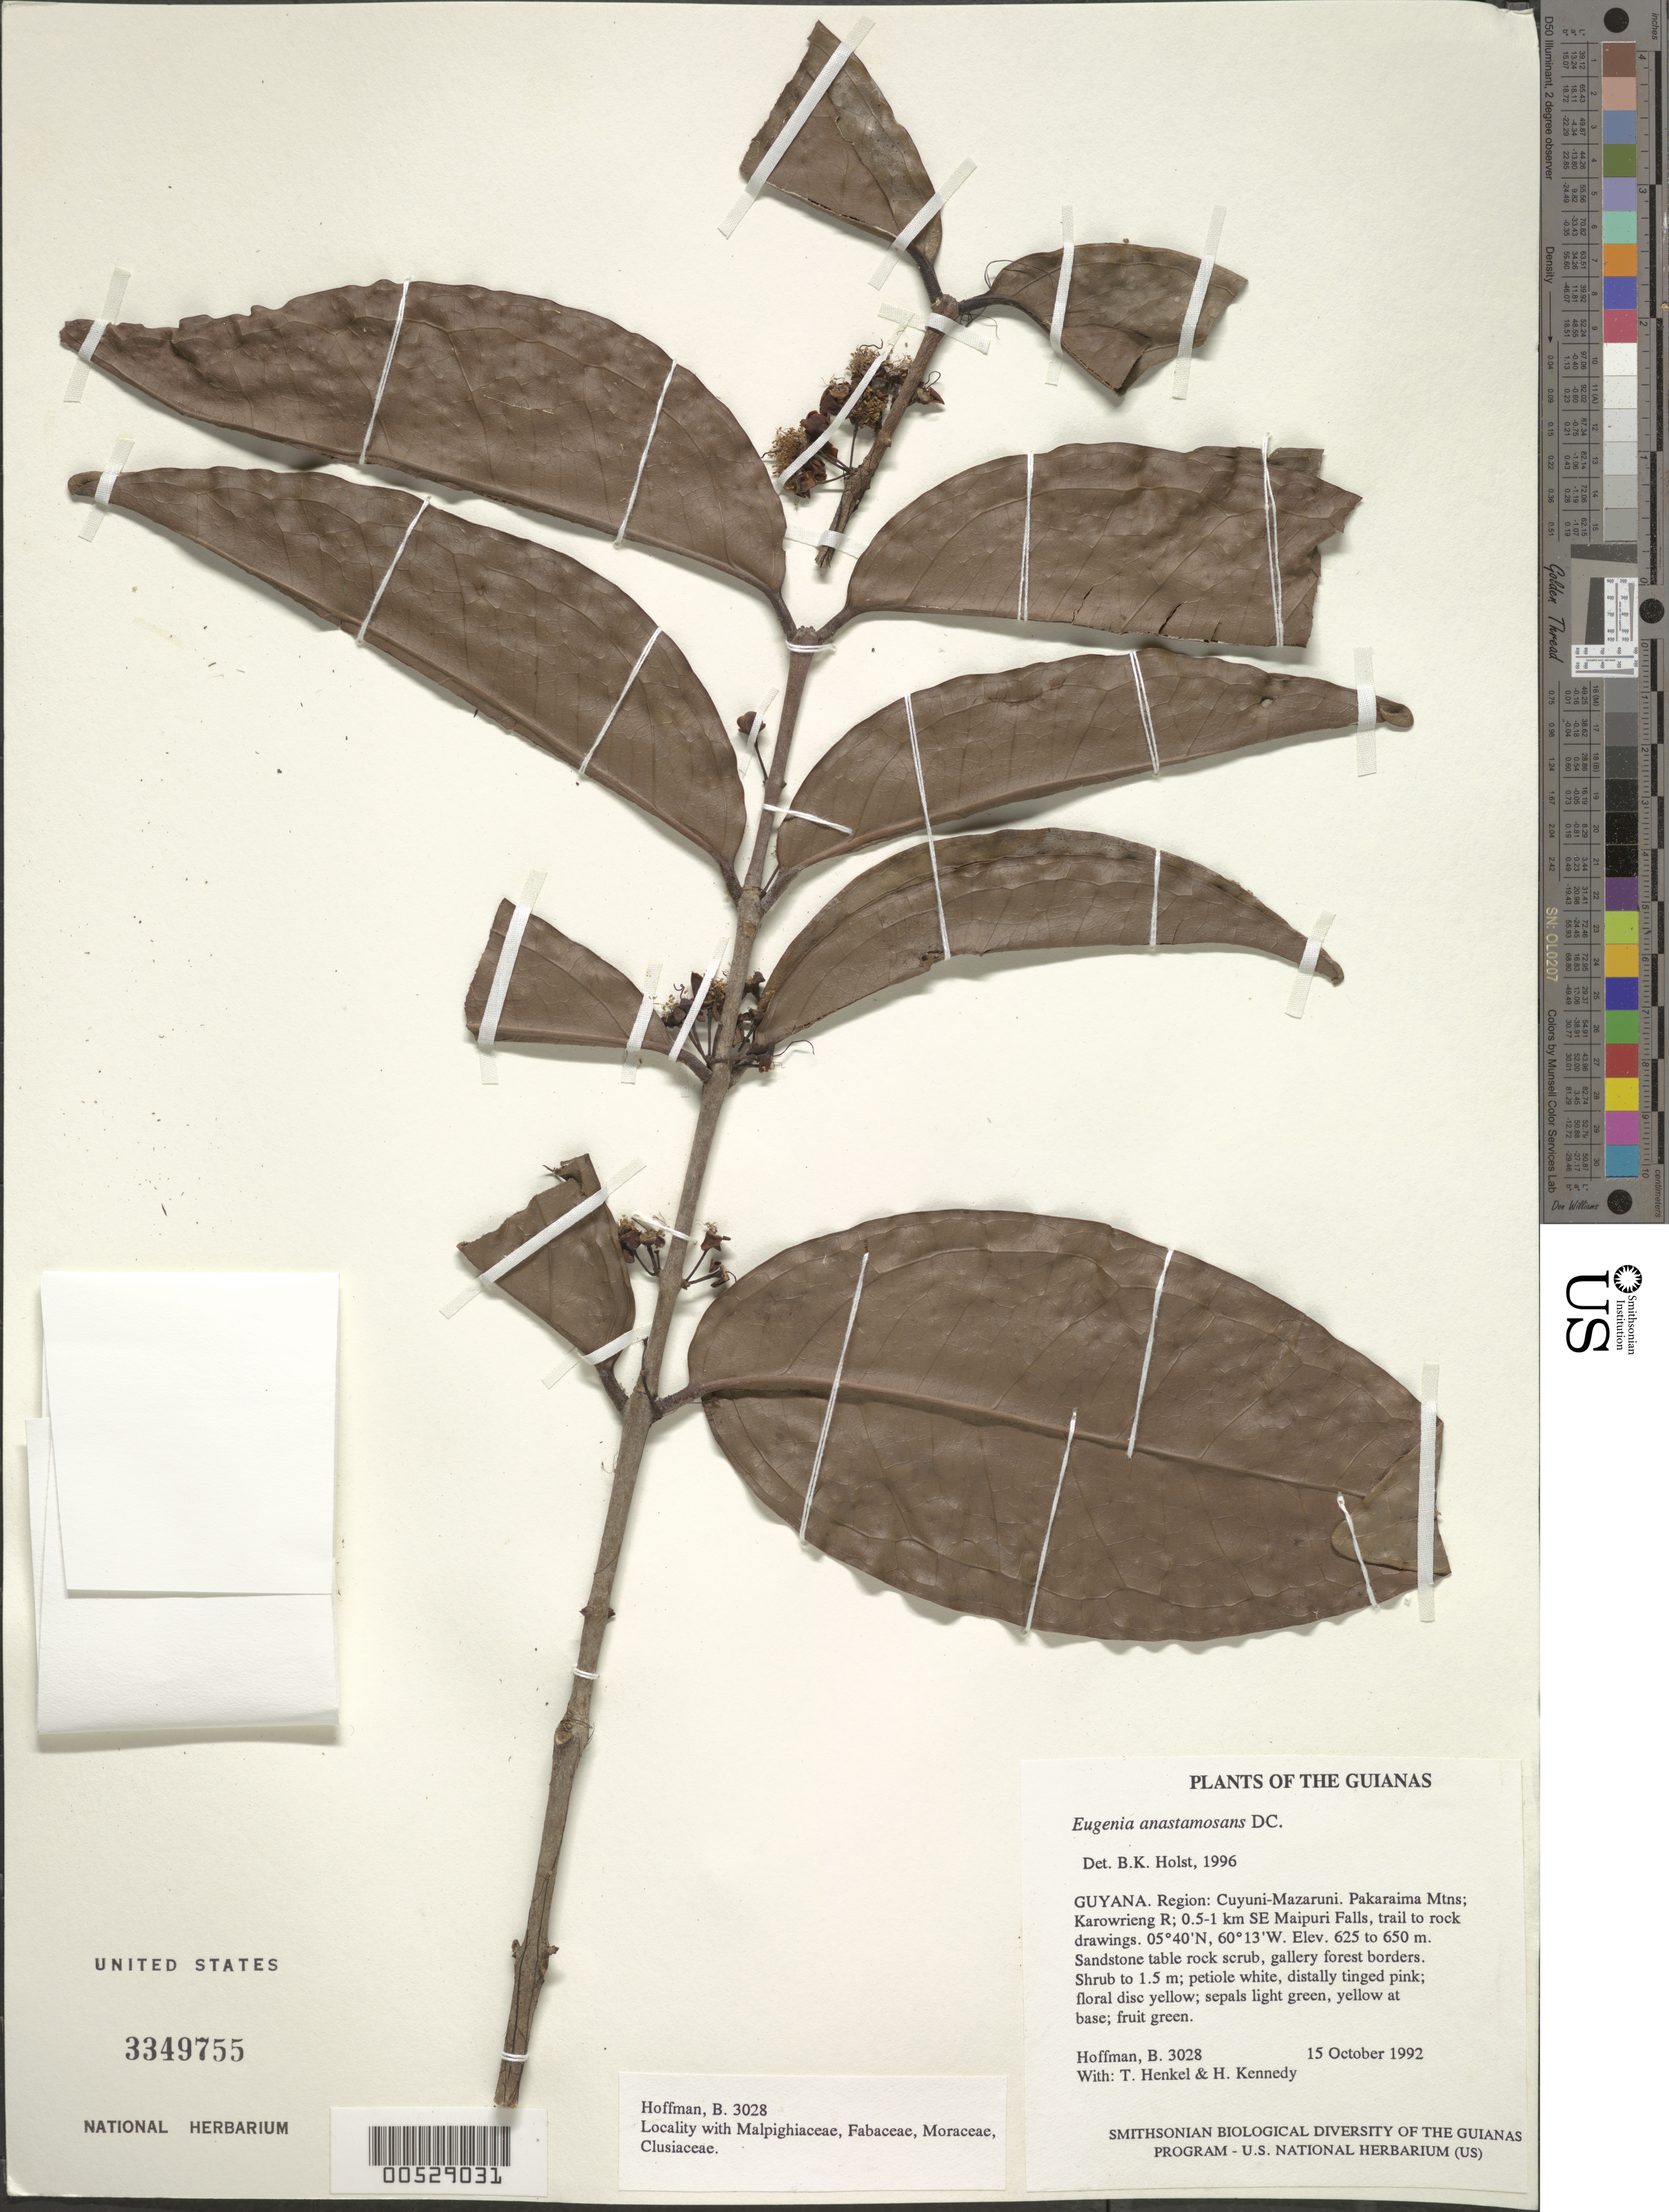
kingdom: Plantae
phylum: Tracheophyta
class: Magnoliopsida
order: Myrtales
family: Myrtaceae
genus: Eugenia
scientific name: Eugenia anastomosans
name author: DC.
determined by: Holst, Bruce K.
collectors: B. Hoffman, T. Henkel & H. Kennedy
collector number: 3028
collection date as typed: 15 October 1992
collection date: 1992-10-15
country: Guyana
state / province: Cuyuni-Mazaruni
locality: Pakaraima Mountains; Karowrieng River; 0.5-1 km SE of Maipuri Falls, trail to rock drawings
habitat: Sandstone table rock scrub, gallery forest borders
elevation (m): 625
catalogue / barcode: US 3349755